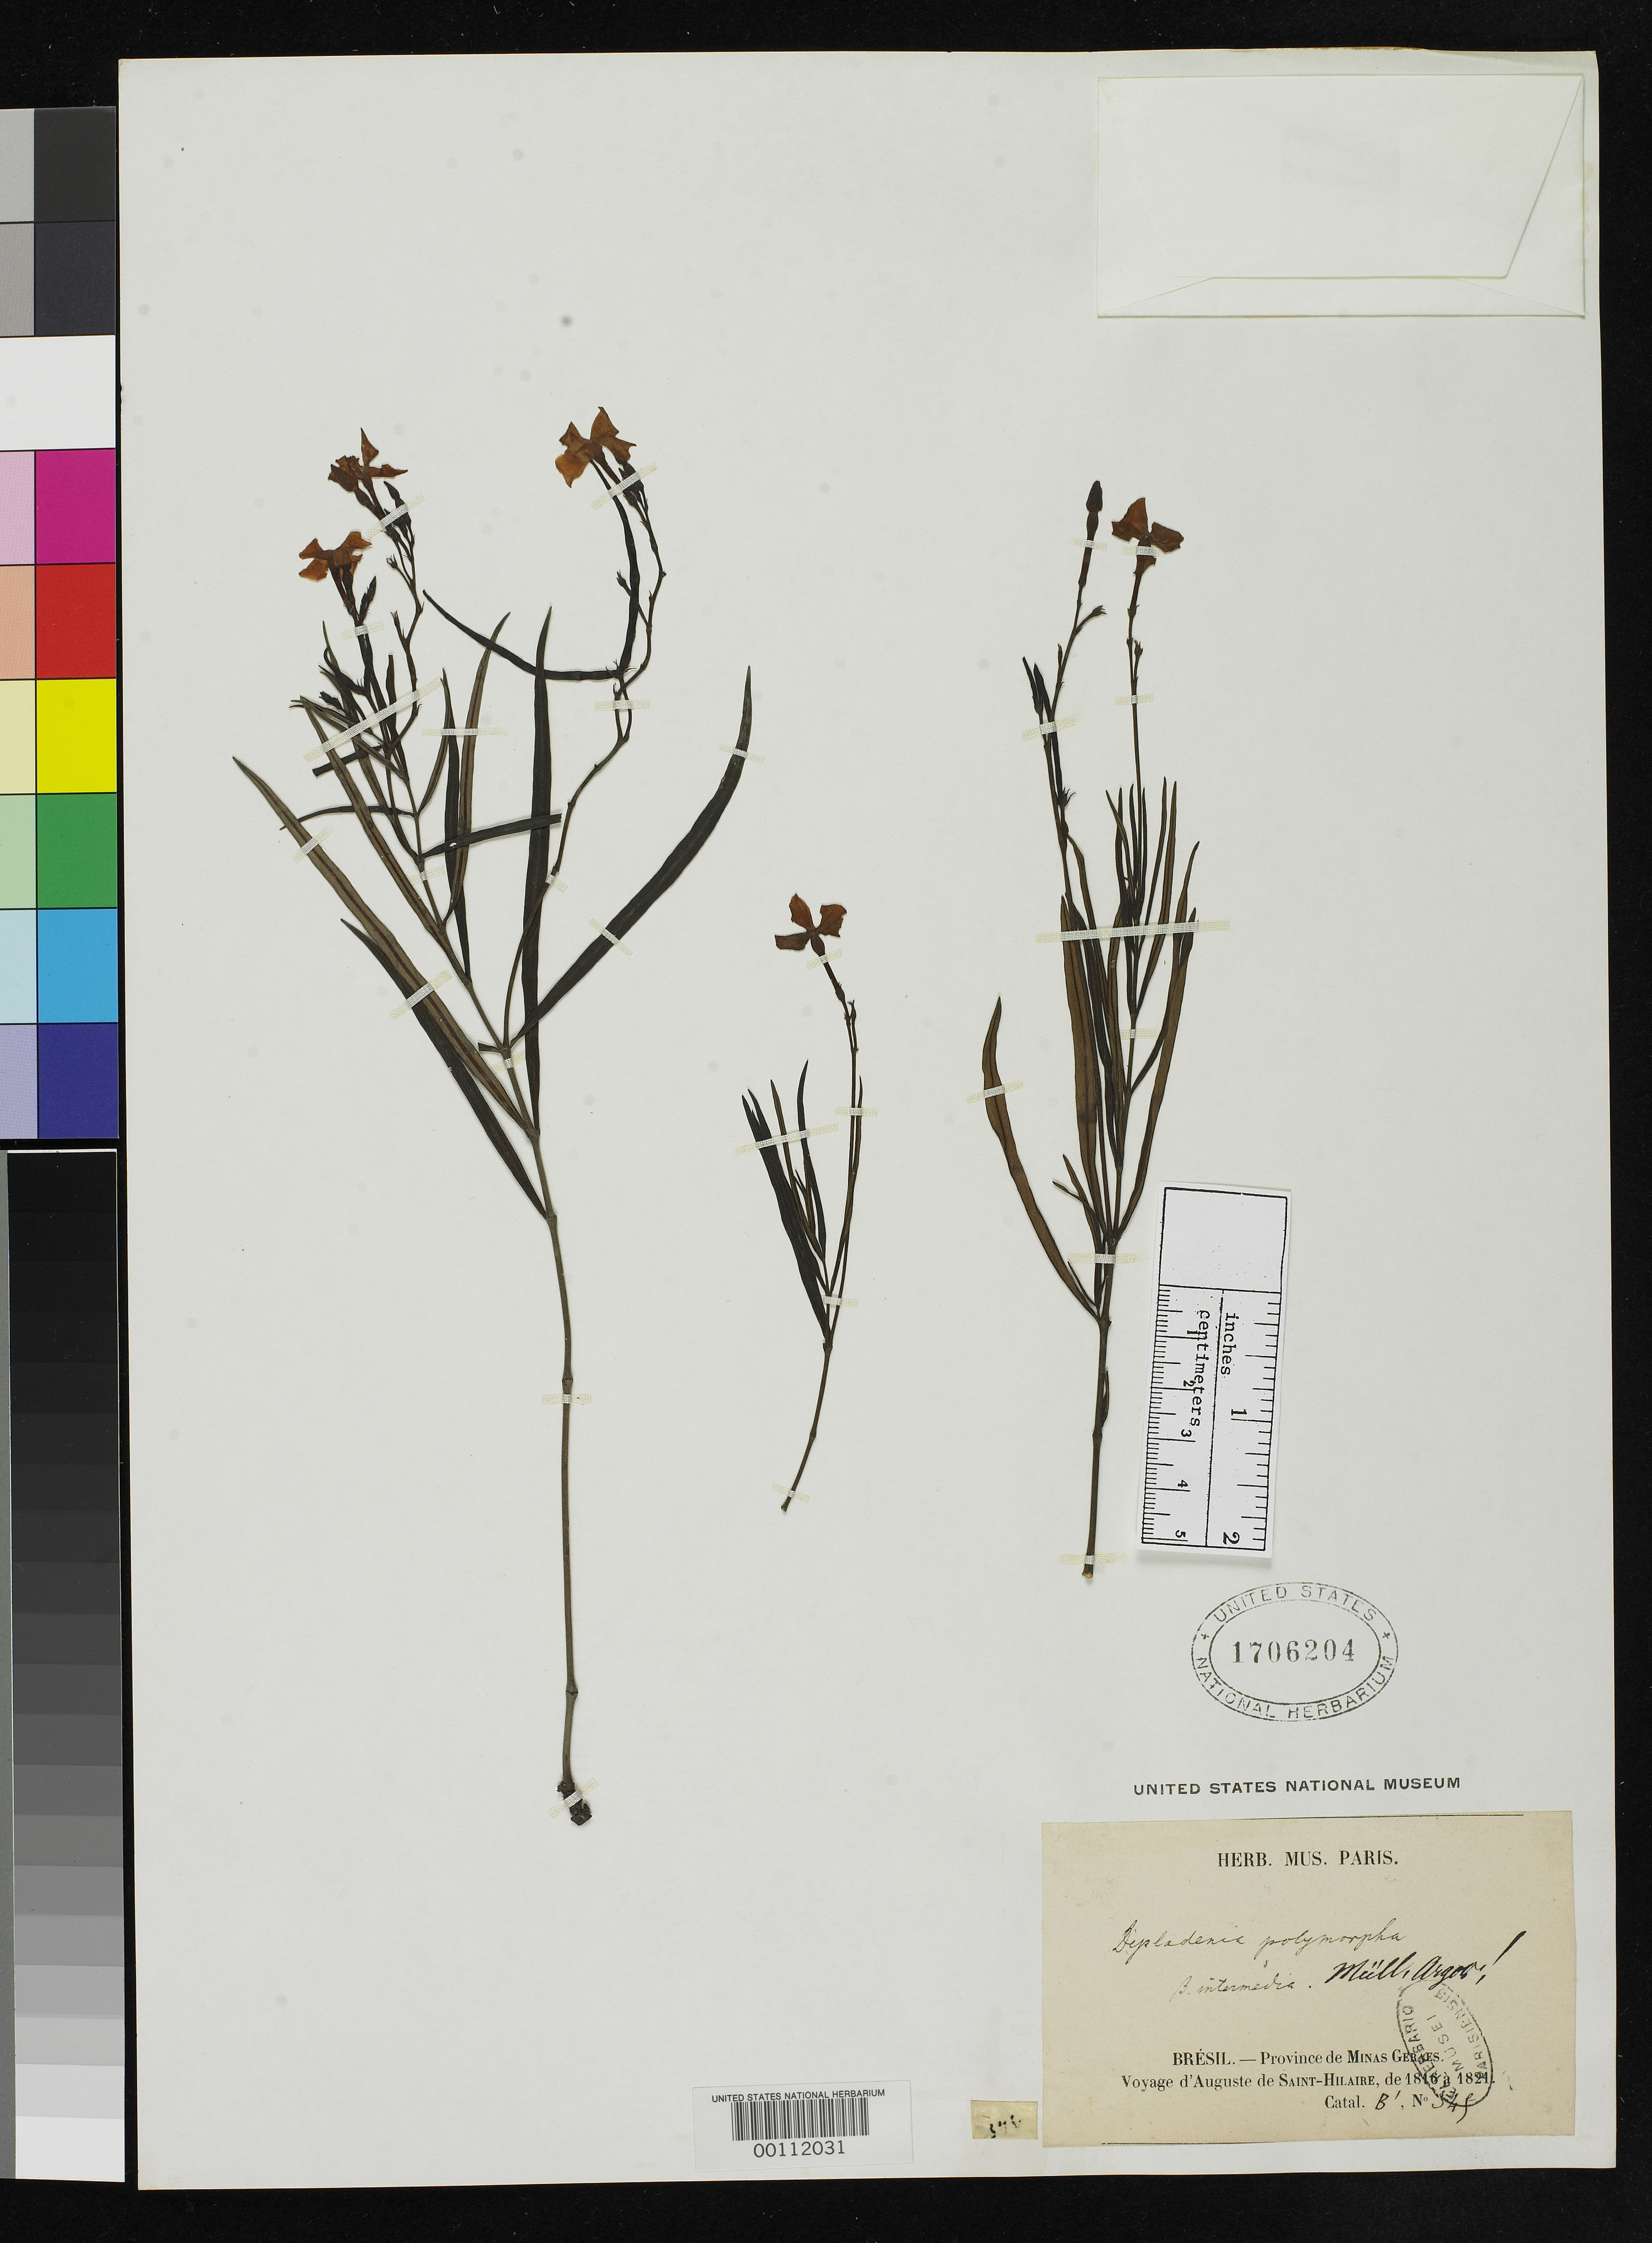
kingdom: Plantae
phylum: Tracheophyta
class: Magnoliopsida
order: Gentianales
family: Apocynaceae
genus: Dipladenia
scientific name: Dipladenia polymorpha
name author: Müll. Arg. in Mart.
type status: Isosyntype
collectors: A. F. C. P. de Saint-Hilaire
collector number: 345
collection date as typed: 1816 to -- --- 1821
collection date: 1816/1821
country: Brazil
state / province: Minas Gerais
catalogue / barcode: US 1706204